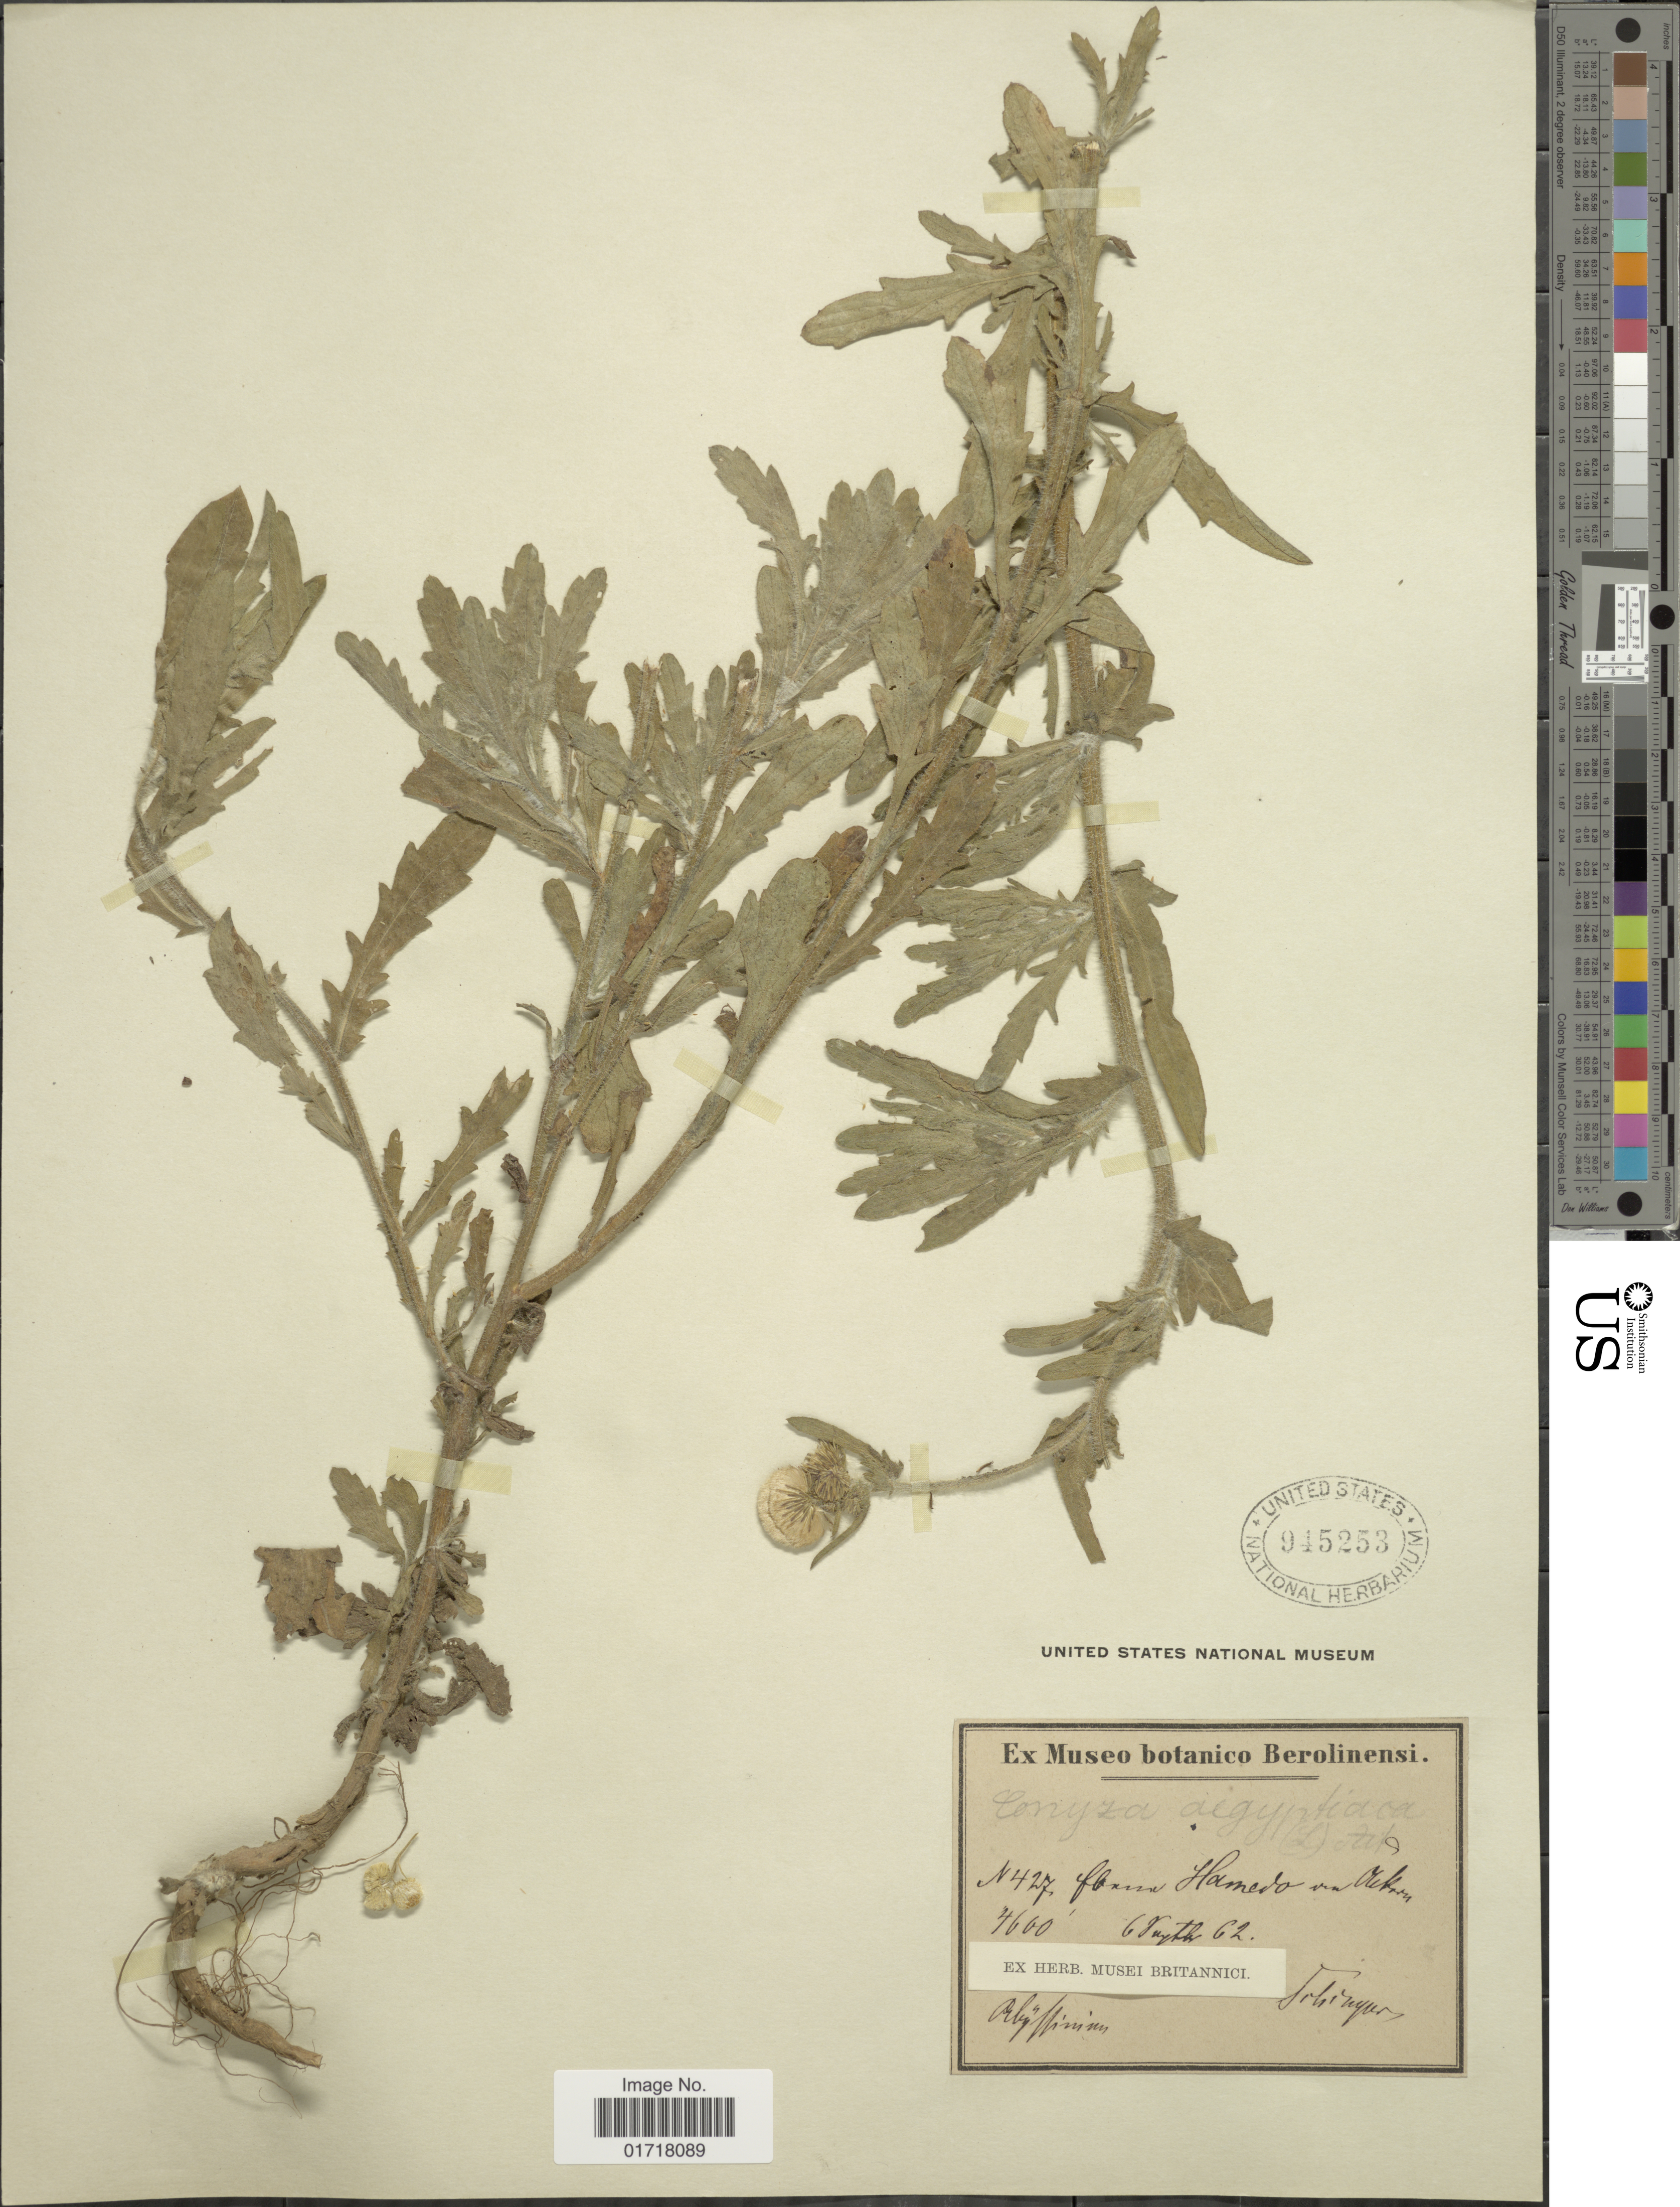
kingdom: Plantae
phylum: Tracheophyta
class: Magnoliopsida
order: Asterales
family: Asteraceae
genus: Conyza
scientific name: Conyza aegyptiaca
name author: (L.) Aiton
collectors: -. Schimper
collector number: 427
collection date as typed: Transcribed d/m/y: 6/9/62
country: Ethiopia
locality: Fubra Hamedo ven Oakern [interpreted]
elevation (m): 1420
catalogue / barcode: US 945253